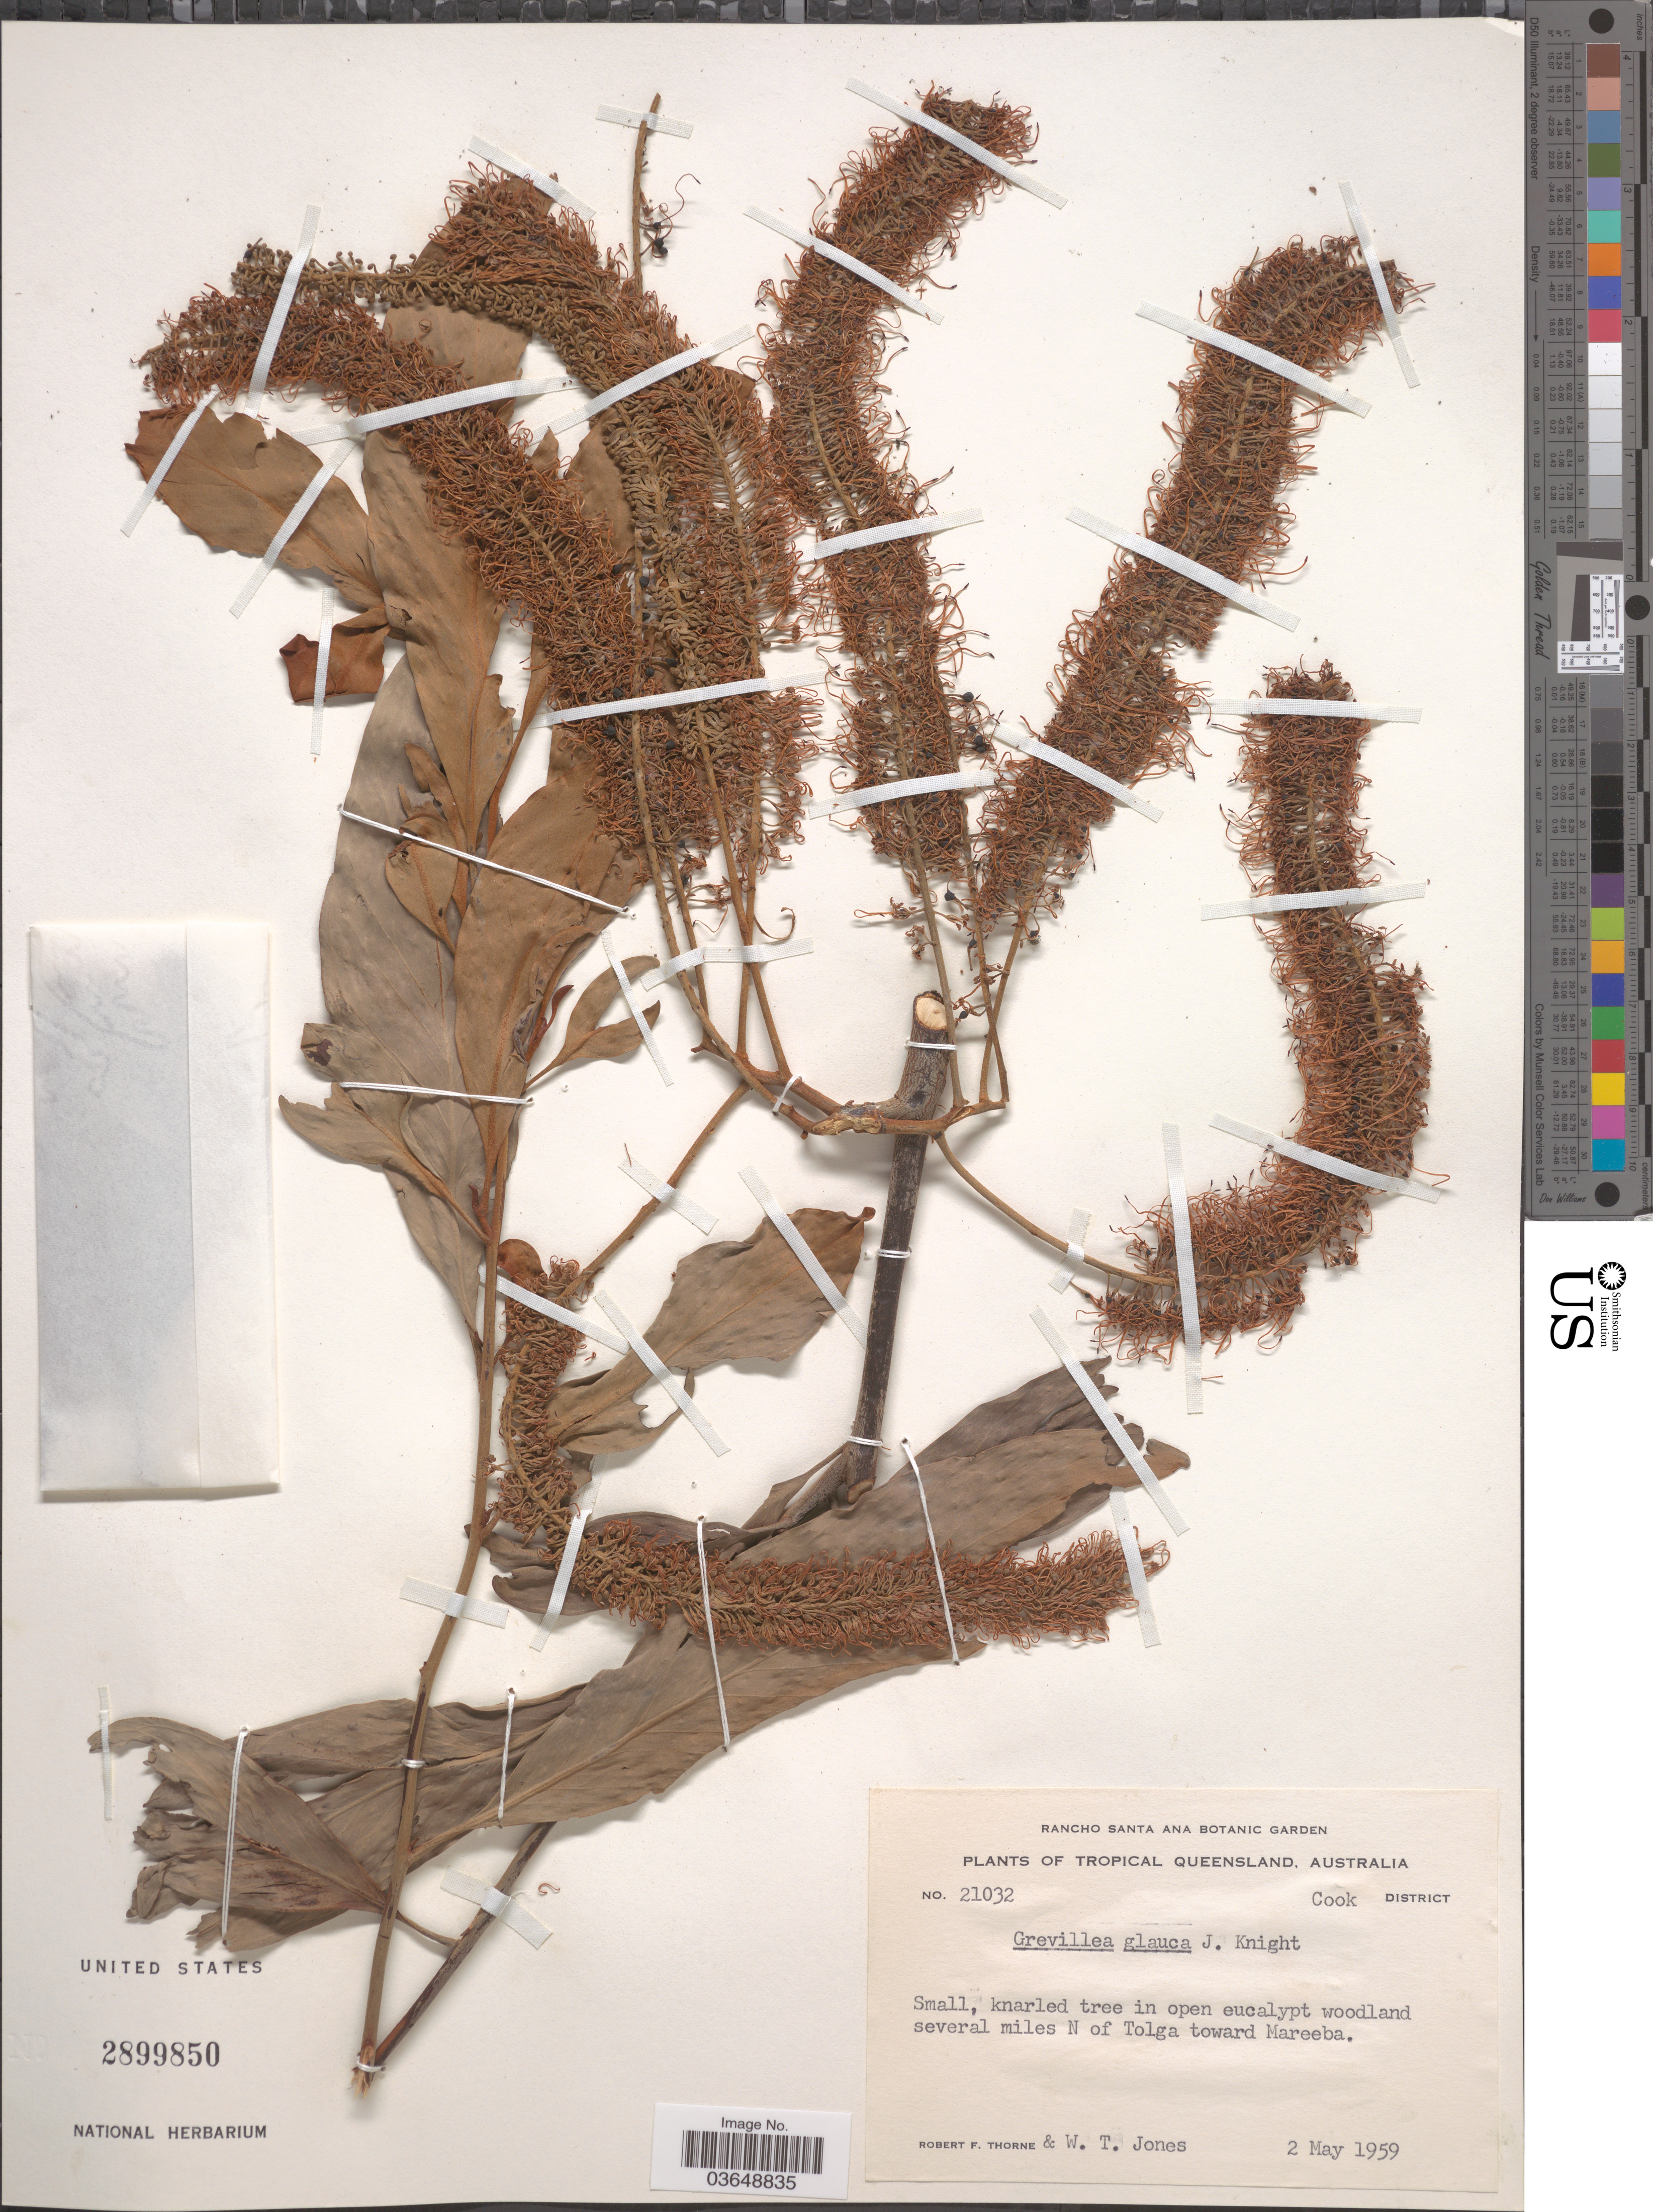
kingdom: Plantae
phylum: Tracheophyta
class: Magnoliopsida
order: Proteales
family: Proteaceae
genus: Grevillea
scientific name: Grevillea glauca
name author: Banks & Sol. ex Knight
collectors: R. F. Thorne & W. T. Jones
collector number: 21032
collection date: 1959-05-02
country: Australia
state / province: Queensland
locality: Tropical Queensland. Cook District. In open eucalypt woodland several miles N of Tolga toward Mareeba.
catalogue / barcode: US 2899850